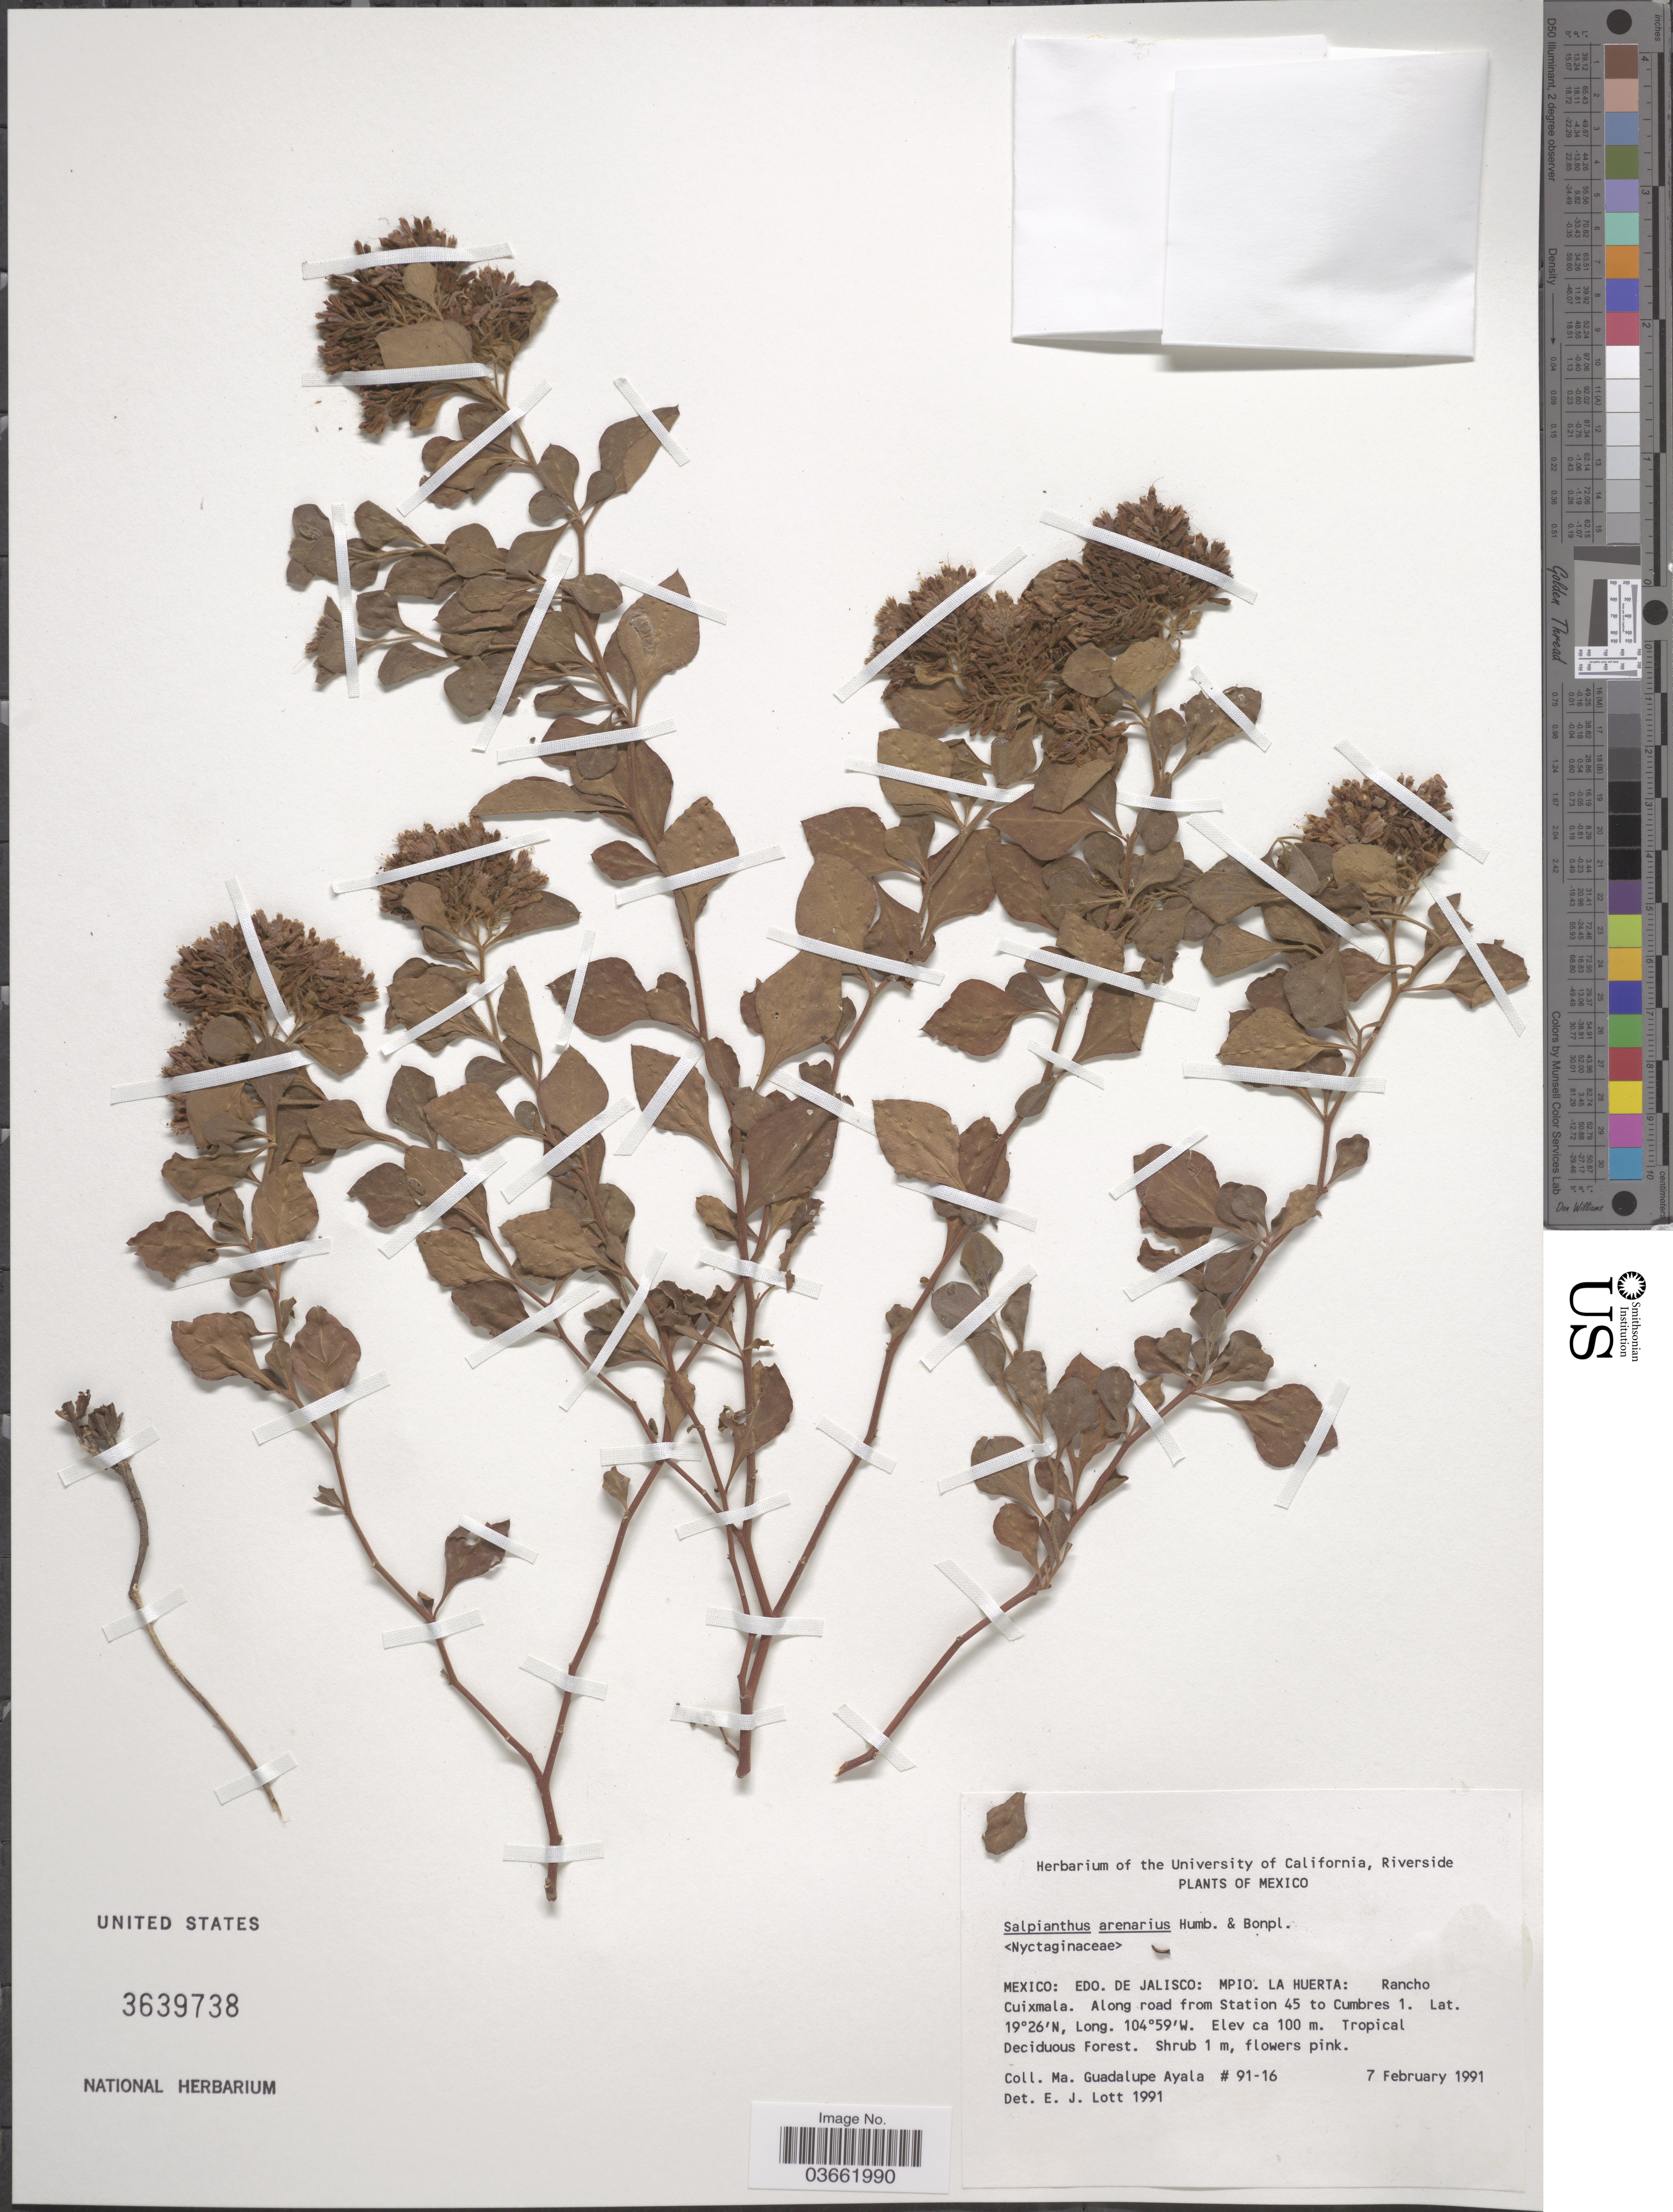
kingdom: Plantae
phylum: Tracheophyta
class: Magnoliopsida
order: Caryophyllales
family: Nyctaginaceae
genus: Salpianthus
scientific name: Salpianthus arenarius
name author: Bonpl.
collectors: M. G. Ayala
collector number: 91-16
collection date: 1991-02-07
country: Mexico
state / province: Jalisco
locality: Mpio. La Huerta: Rancho Cuixmala. Along road from Station 45 to Cumbres 1.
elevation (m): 100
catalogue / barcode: US 3639738